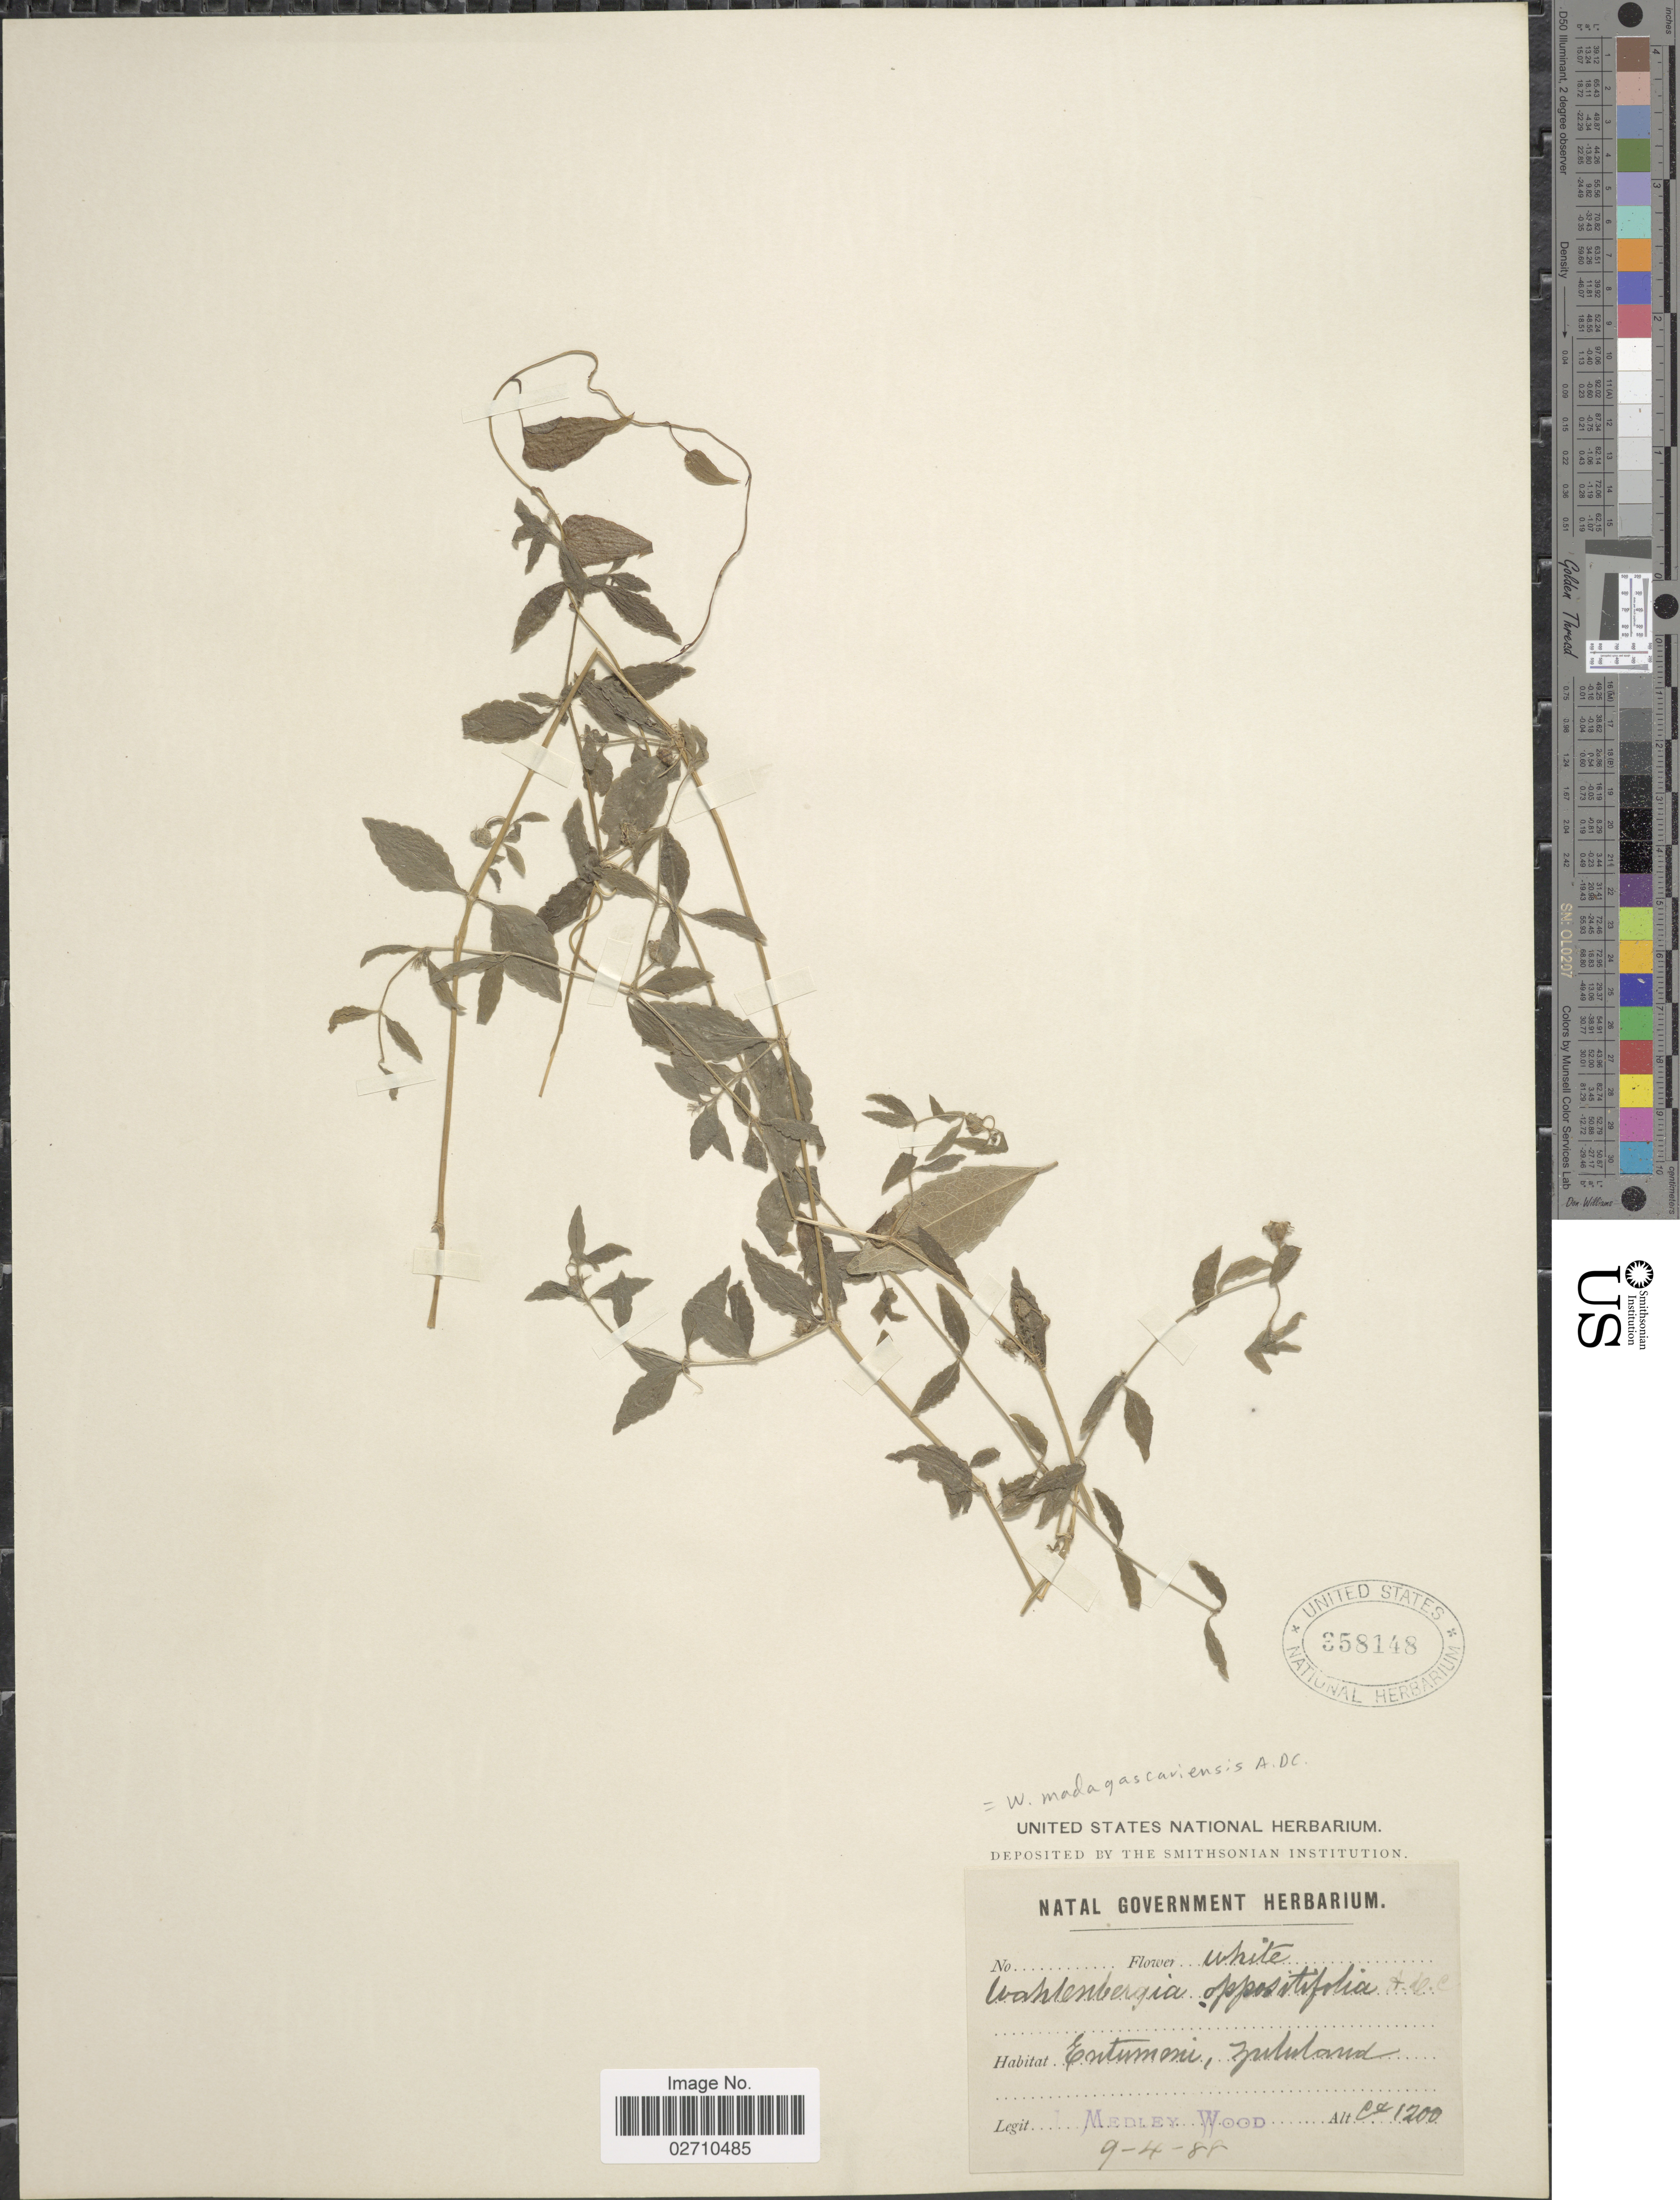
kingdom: Plantae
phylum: Tracheophyta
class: Magnoliopsida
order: Asterales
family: Campanulaceae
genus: Wahlenbergia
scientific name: Wahlenbergia madagascariensis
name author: A. DC.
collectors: J. Medley Wood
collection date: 1888-04-09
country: South Africa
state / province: KwaZulu-Natal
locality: Entumeni, Zululand.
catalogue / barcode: US 358148